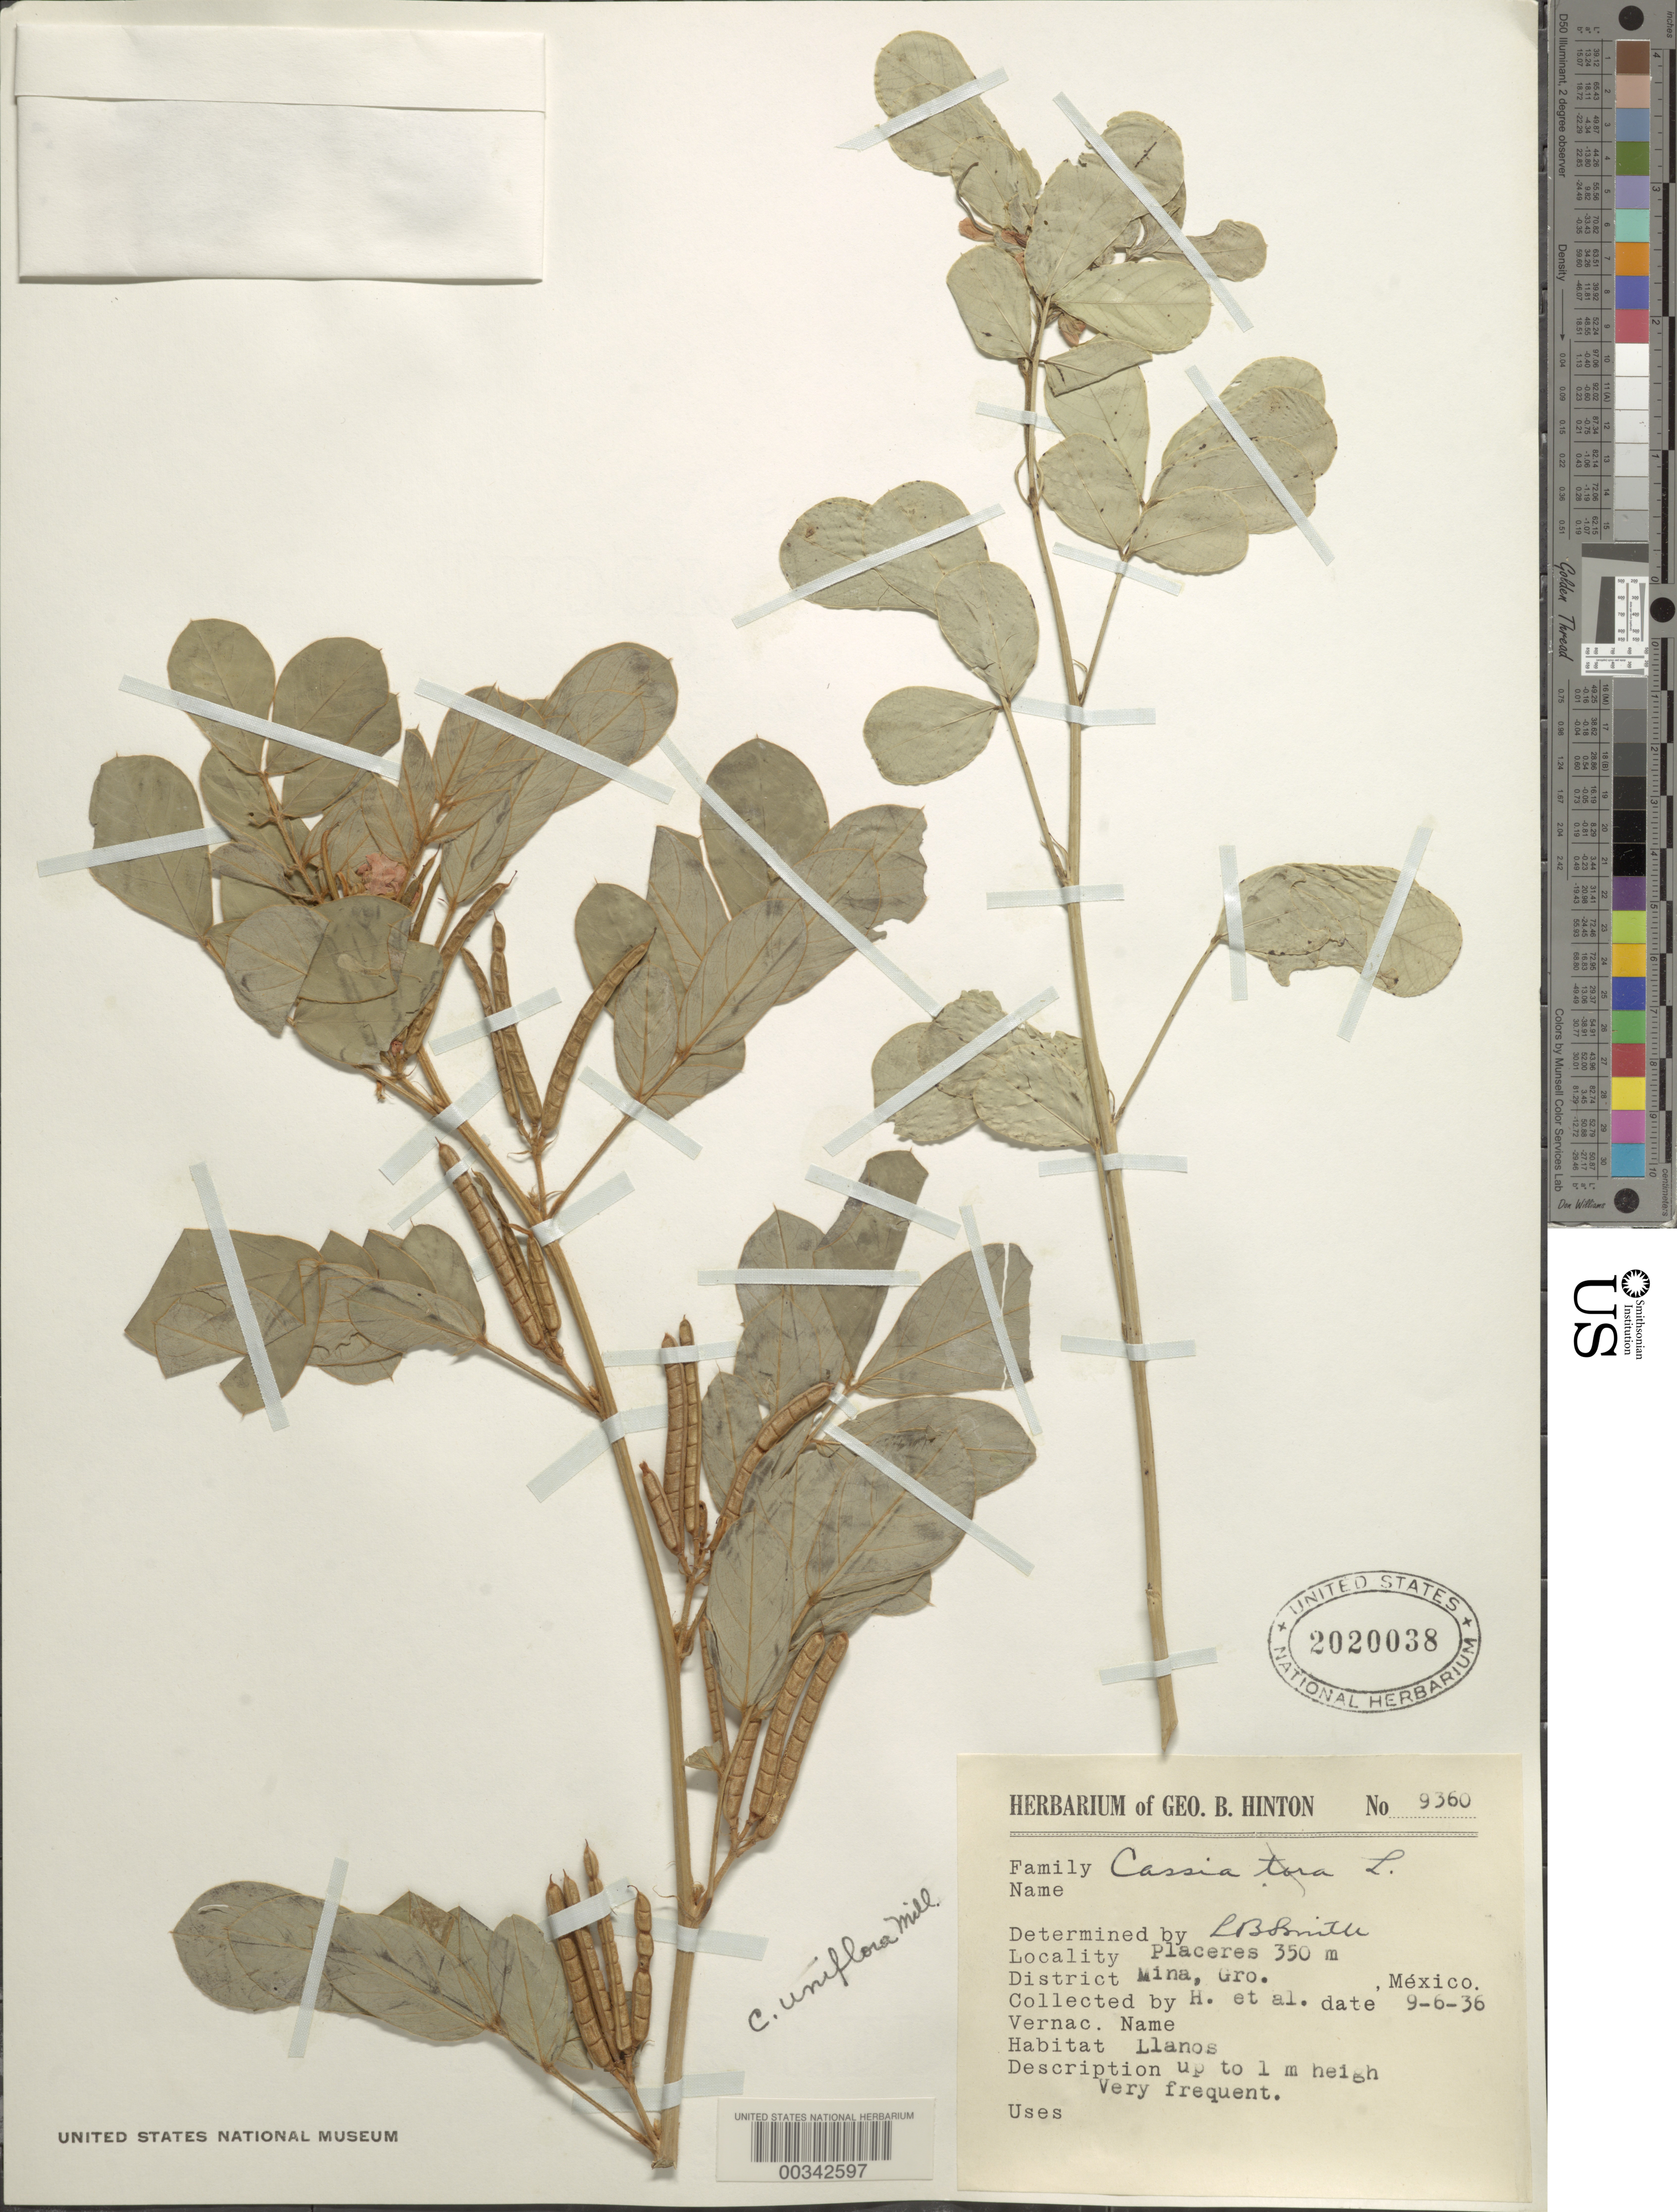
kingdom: Plantae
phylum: Tracheophyta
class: Magnoliopsida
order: Fabales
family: Fabaceae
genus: Senna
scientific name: Senna uniflora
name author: (Mill.) H.S. Irwin & Barneby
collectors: G. B. Hinton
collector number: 9360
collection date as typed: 06 Sep 1936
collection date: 1936-09-06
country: Mexico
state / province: Guerrero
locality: Mina mun. (?), Placeres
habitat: Llano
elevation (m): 350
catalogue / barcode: US 2020038